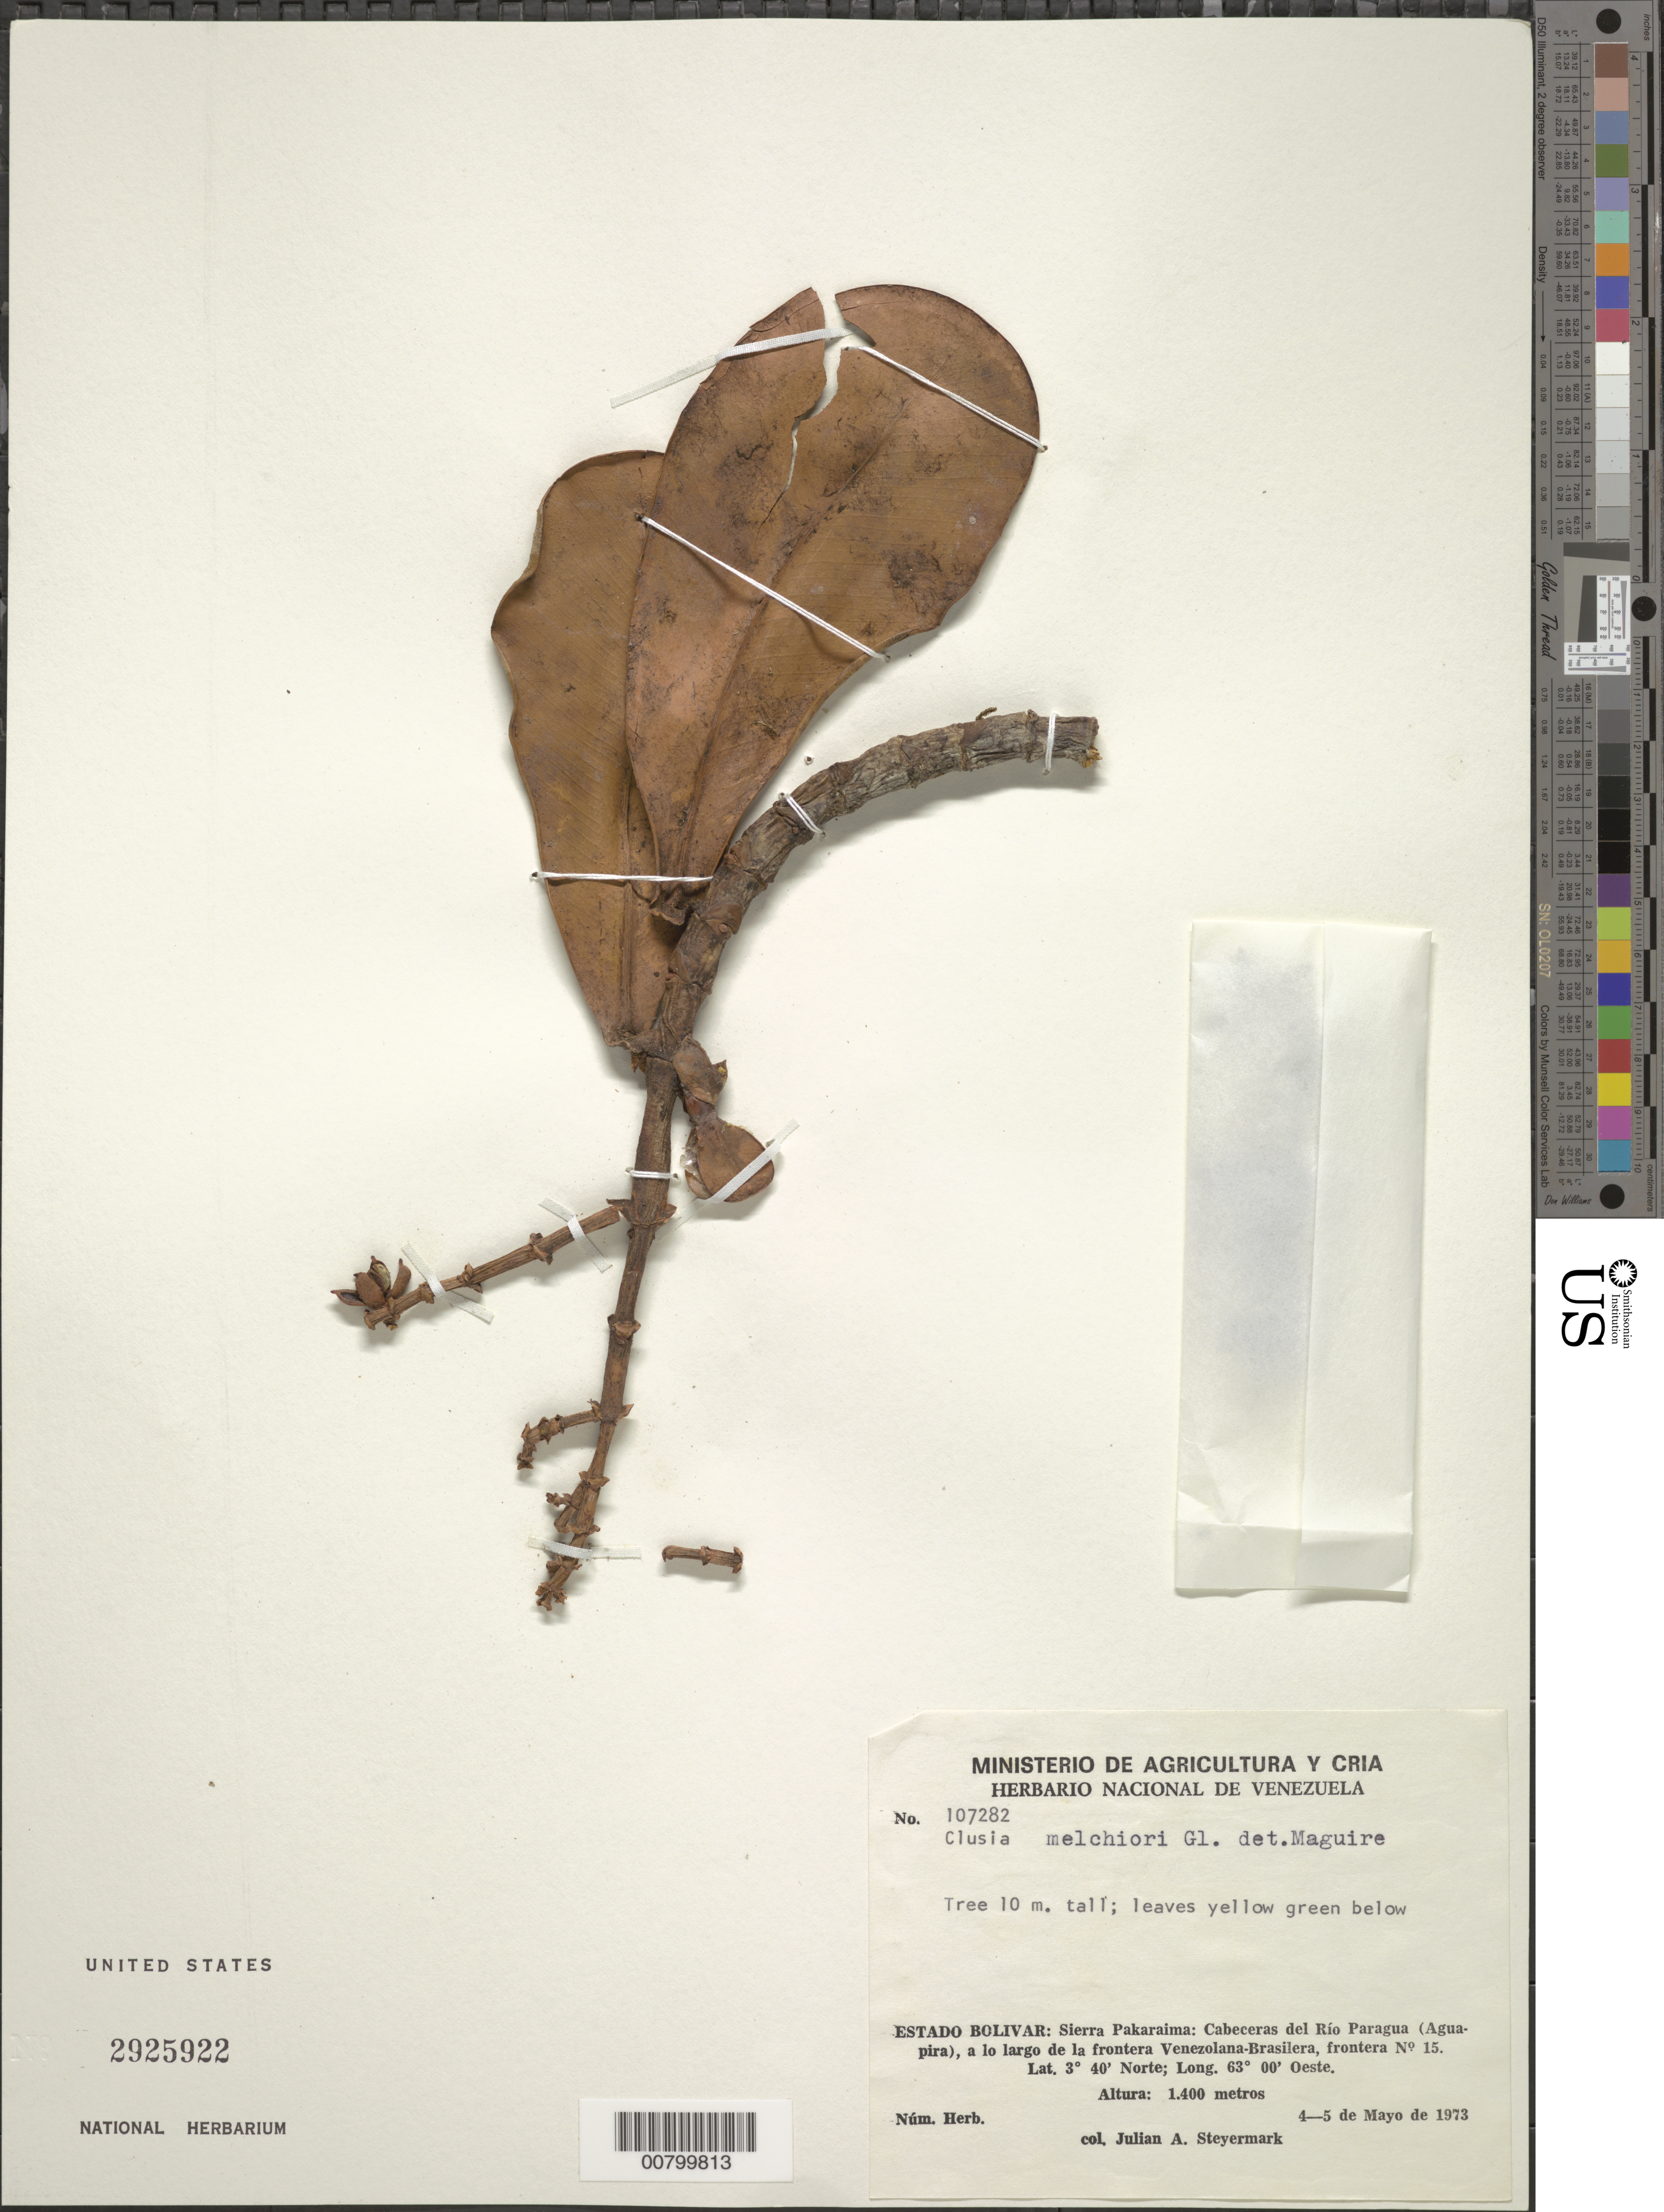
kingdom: Plantae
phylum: Tracheophyta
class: Magnoliopsida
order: Malpighiales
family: Clusiaceae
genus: Clusia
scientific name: Clusia melchiori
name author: Gleason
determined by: Maguire, Bassett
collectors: J. Steyermark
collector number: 107282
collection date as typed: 4-May-73 to 5-May-73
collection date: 1973-05-04/1973-05-05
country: Venezuela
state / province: Bolívar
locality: Sierra Pakaraima: cabeceras del Río Paragua (Aguapira), a lo largo de la frontera Venezolana - Brasilera, frontera no. 15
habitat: A lo largo de la frontera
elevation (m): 1400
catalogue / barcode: US 2925922